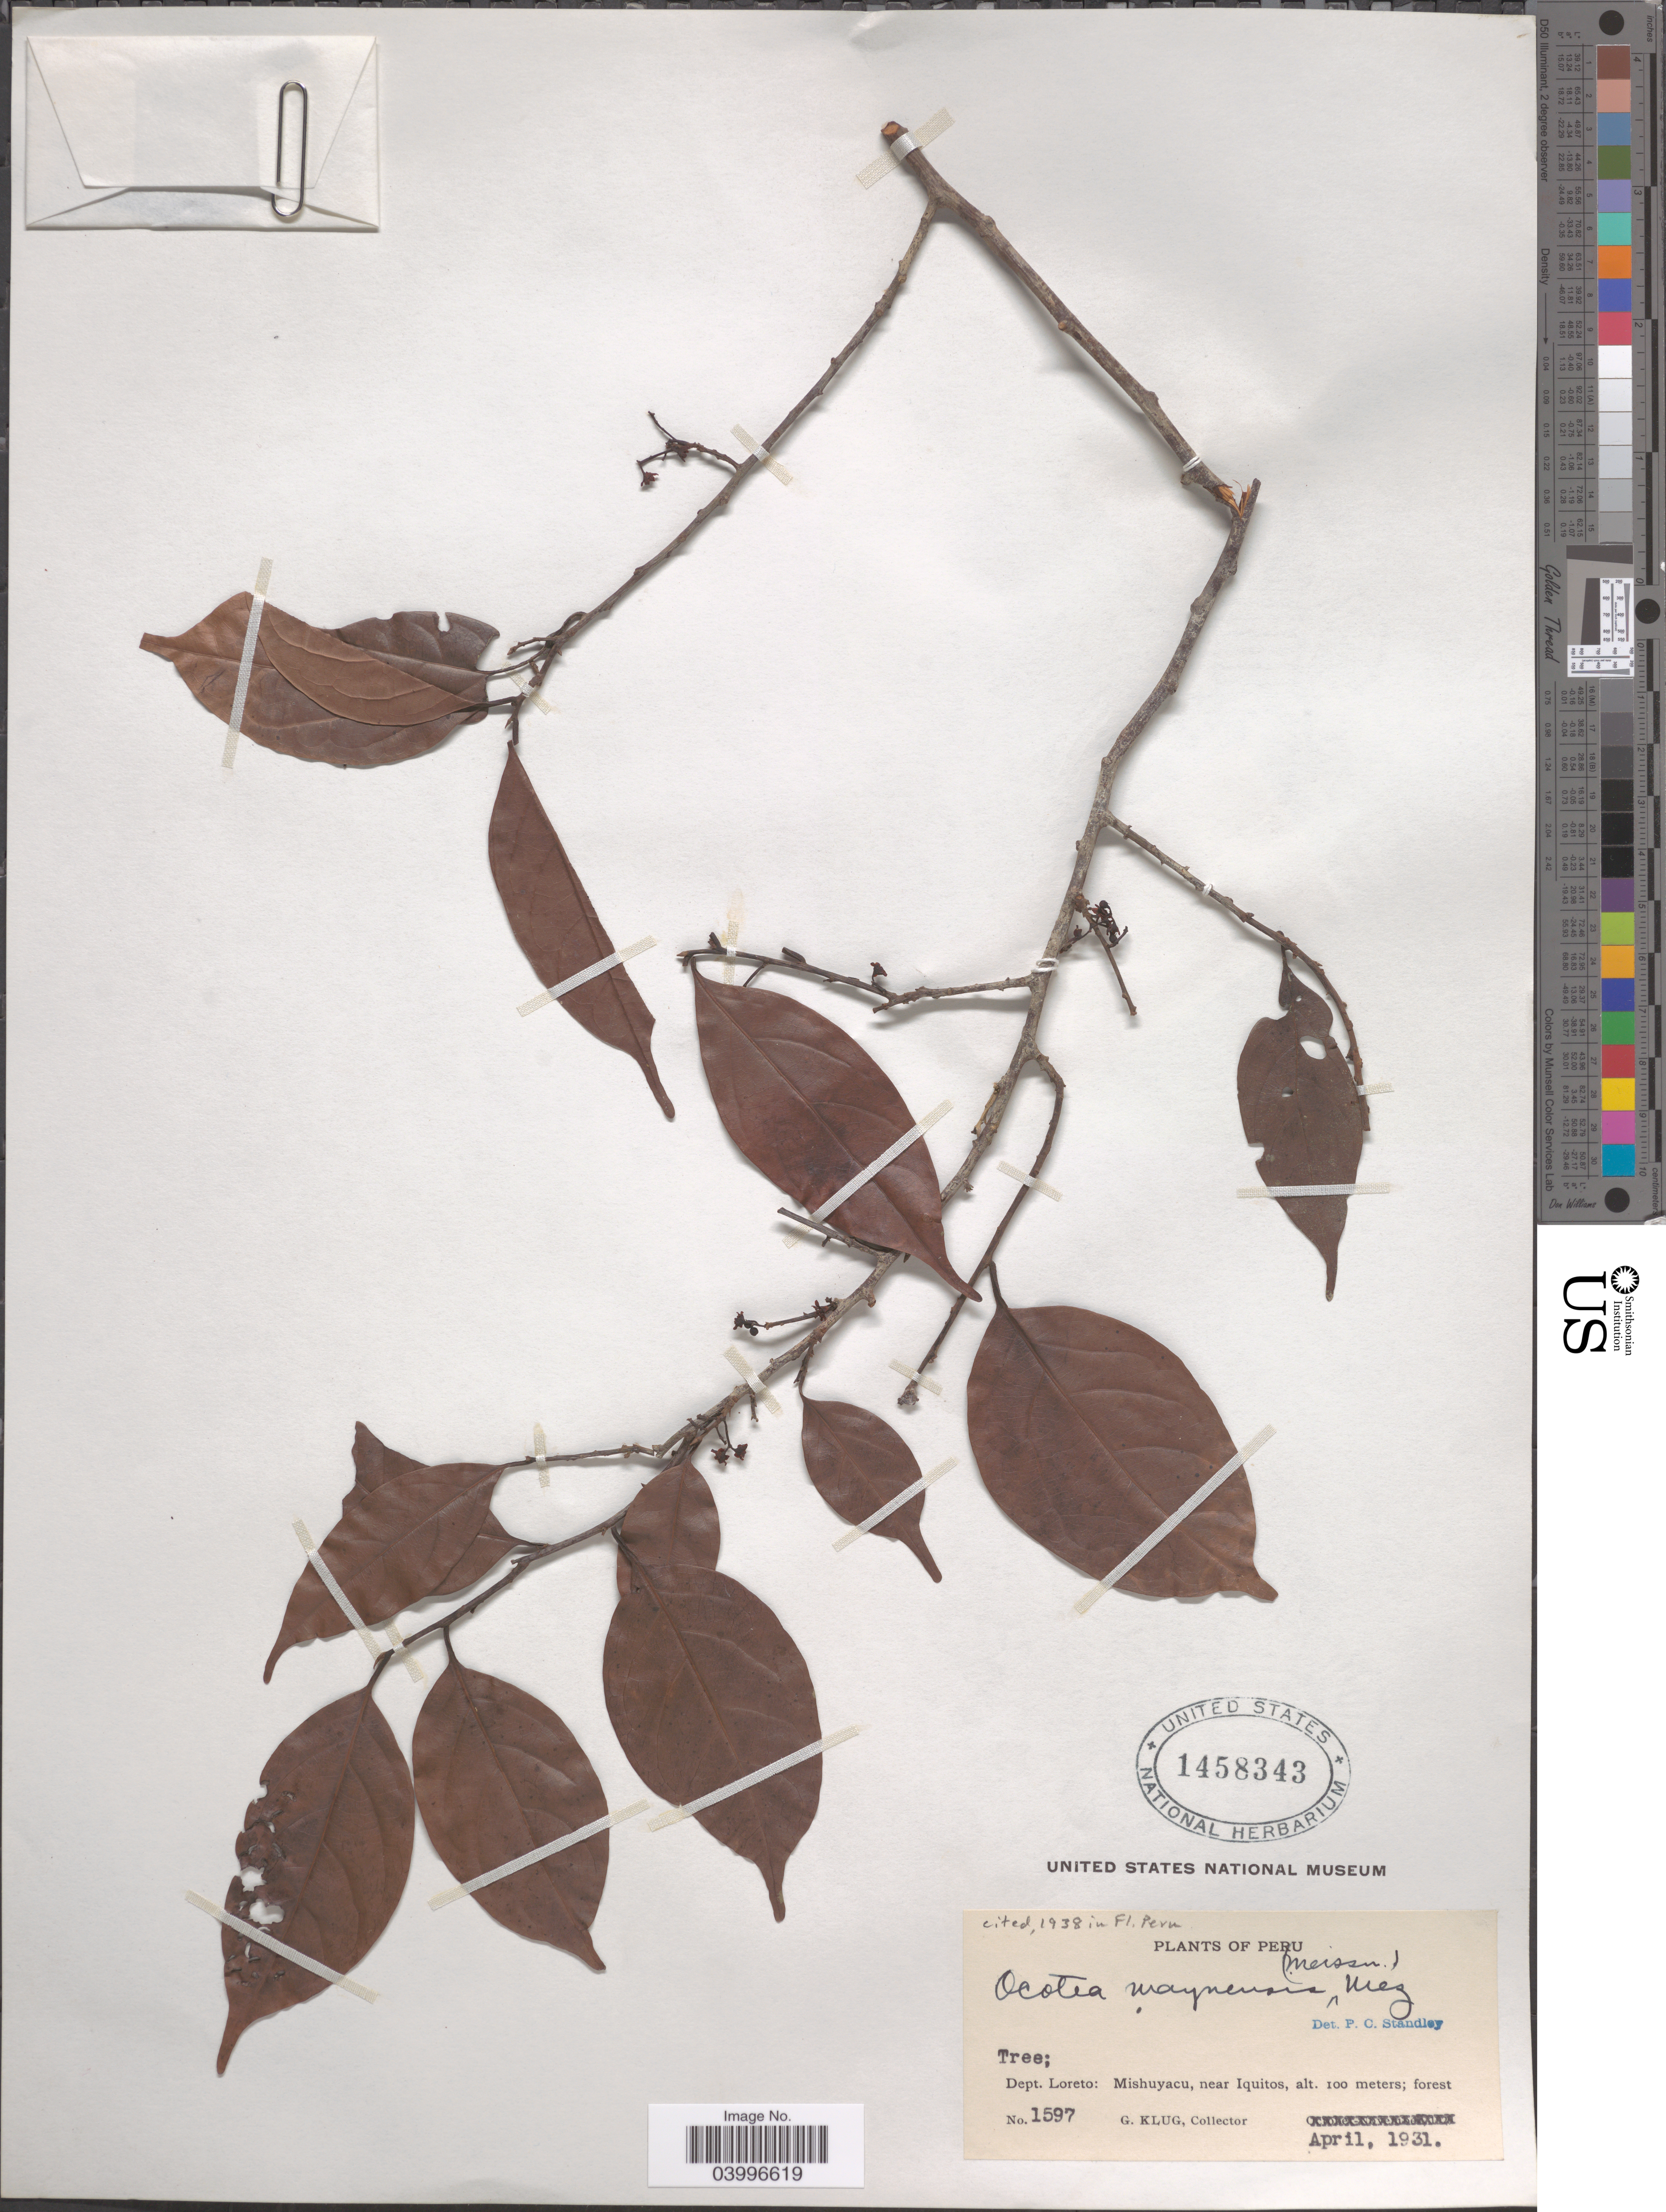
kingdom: Plantae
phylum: Tracheophyta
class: Magnoliopsida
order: Laurales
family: Lauraceae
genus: Ocotea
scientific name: Ocotea maynensis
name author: (Meisn.) Mez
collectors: G. Klug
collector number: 1597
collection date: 1931-04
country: Peru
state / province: Loreto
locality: Dept. Loreto: Mishuyacu, near Iquitos.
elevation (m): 100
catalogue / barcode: US 1458343